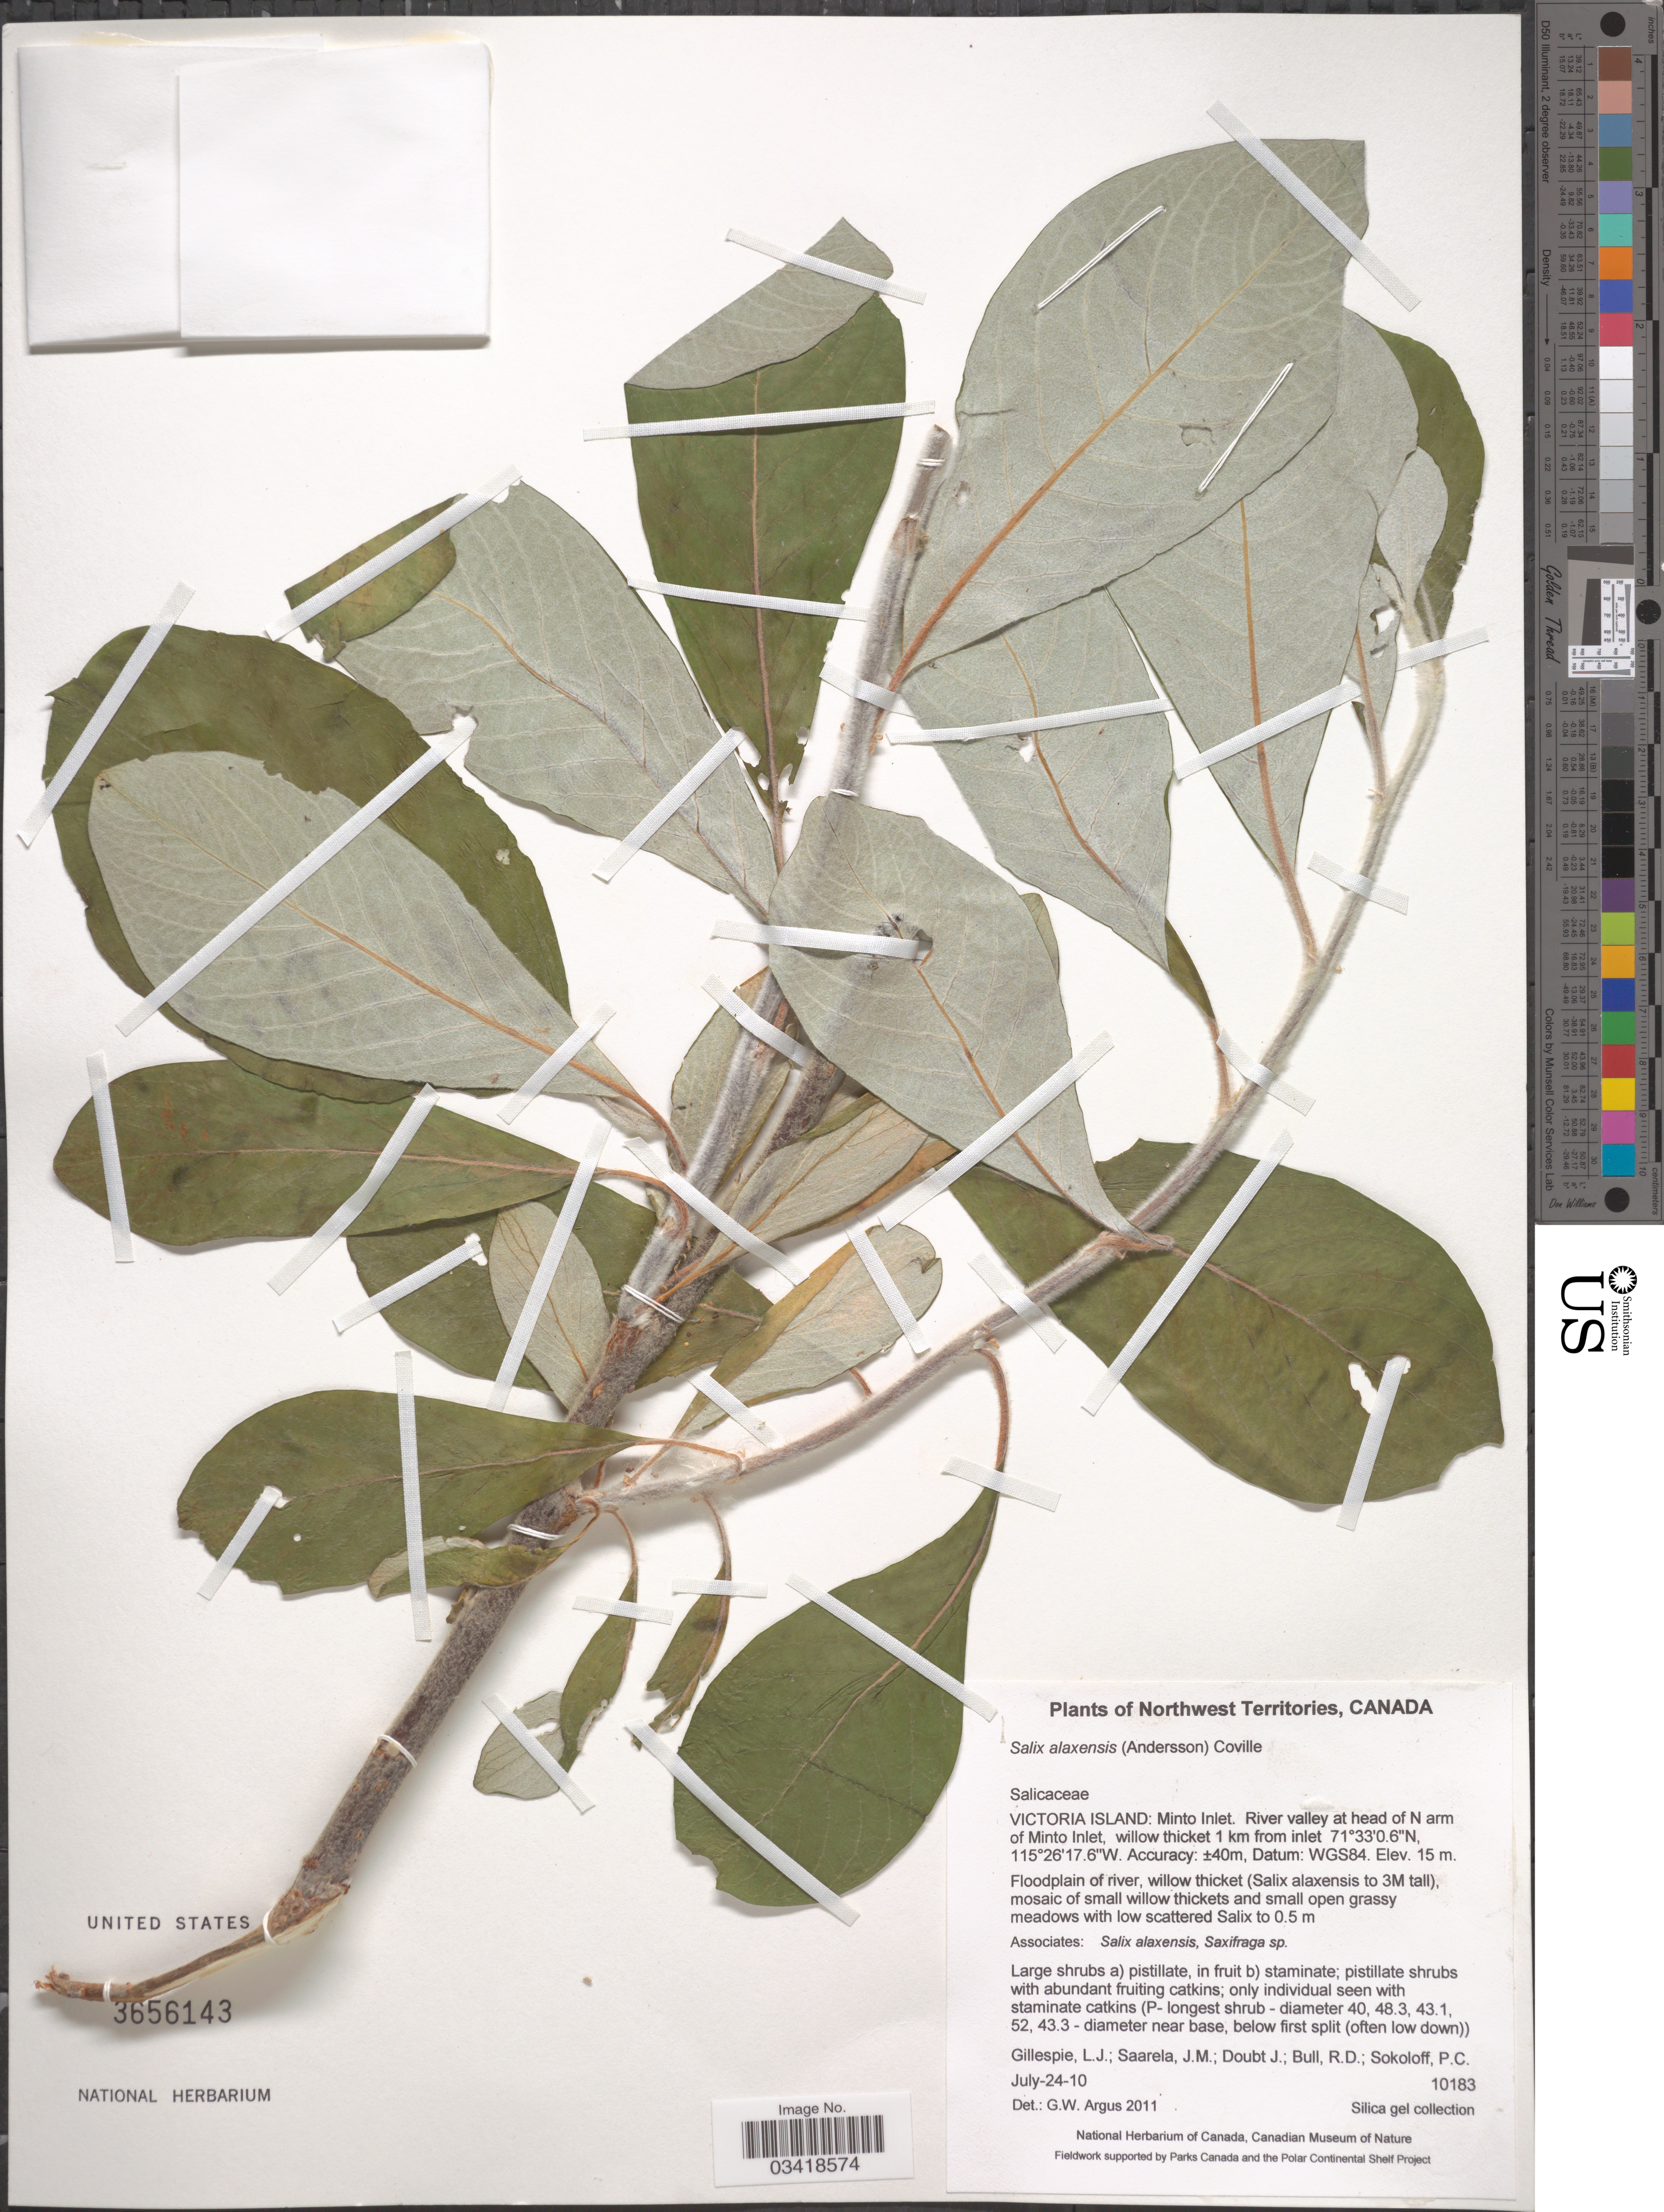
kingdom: Plantae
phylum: Tracheophyta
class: Magnoliopsida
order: Malpighiales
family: Salicaceae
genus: Salix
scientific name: Salix alaxensis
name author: (Andersson) Coville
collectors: L. Gillespie, J. Saarela, J. Doubt, R. Bull & et al.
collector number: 10183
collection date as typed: Transcribed d/m/y: 24/7/10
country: Canada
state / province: Northwest Territories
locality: Victoria Island: Minto Inlet. River valley at head of N arm of Minto Inlet, willow thicket 1 km from inlet.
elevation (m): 15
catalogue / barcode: US 3656143